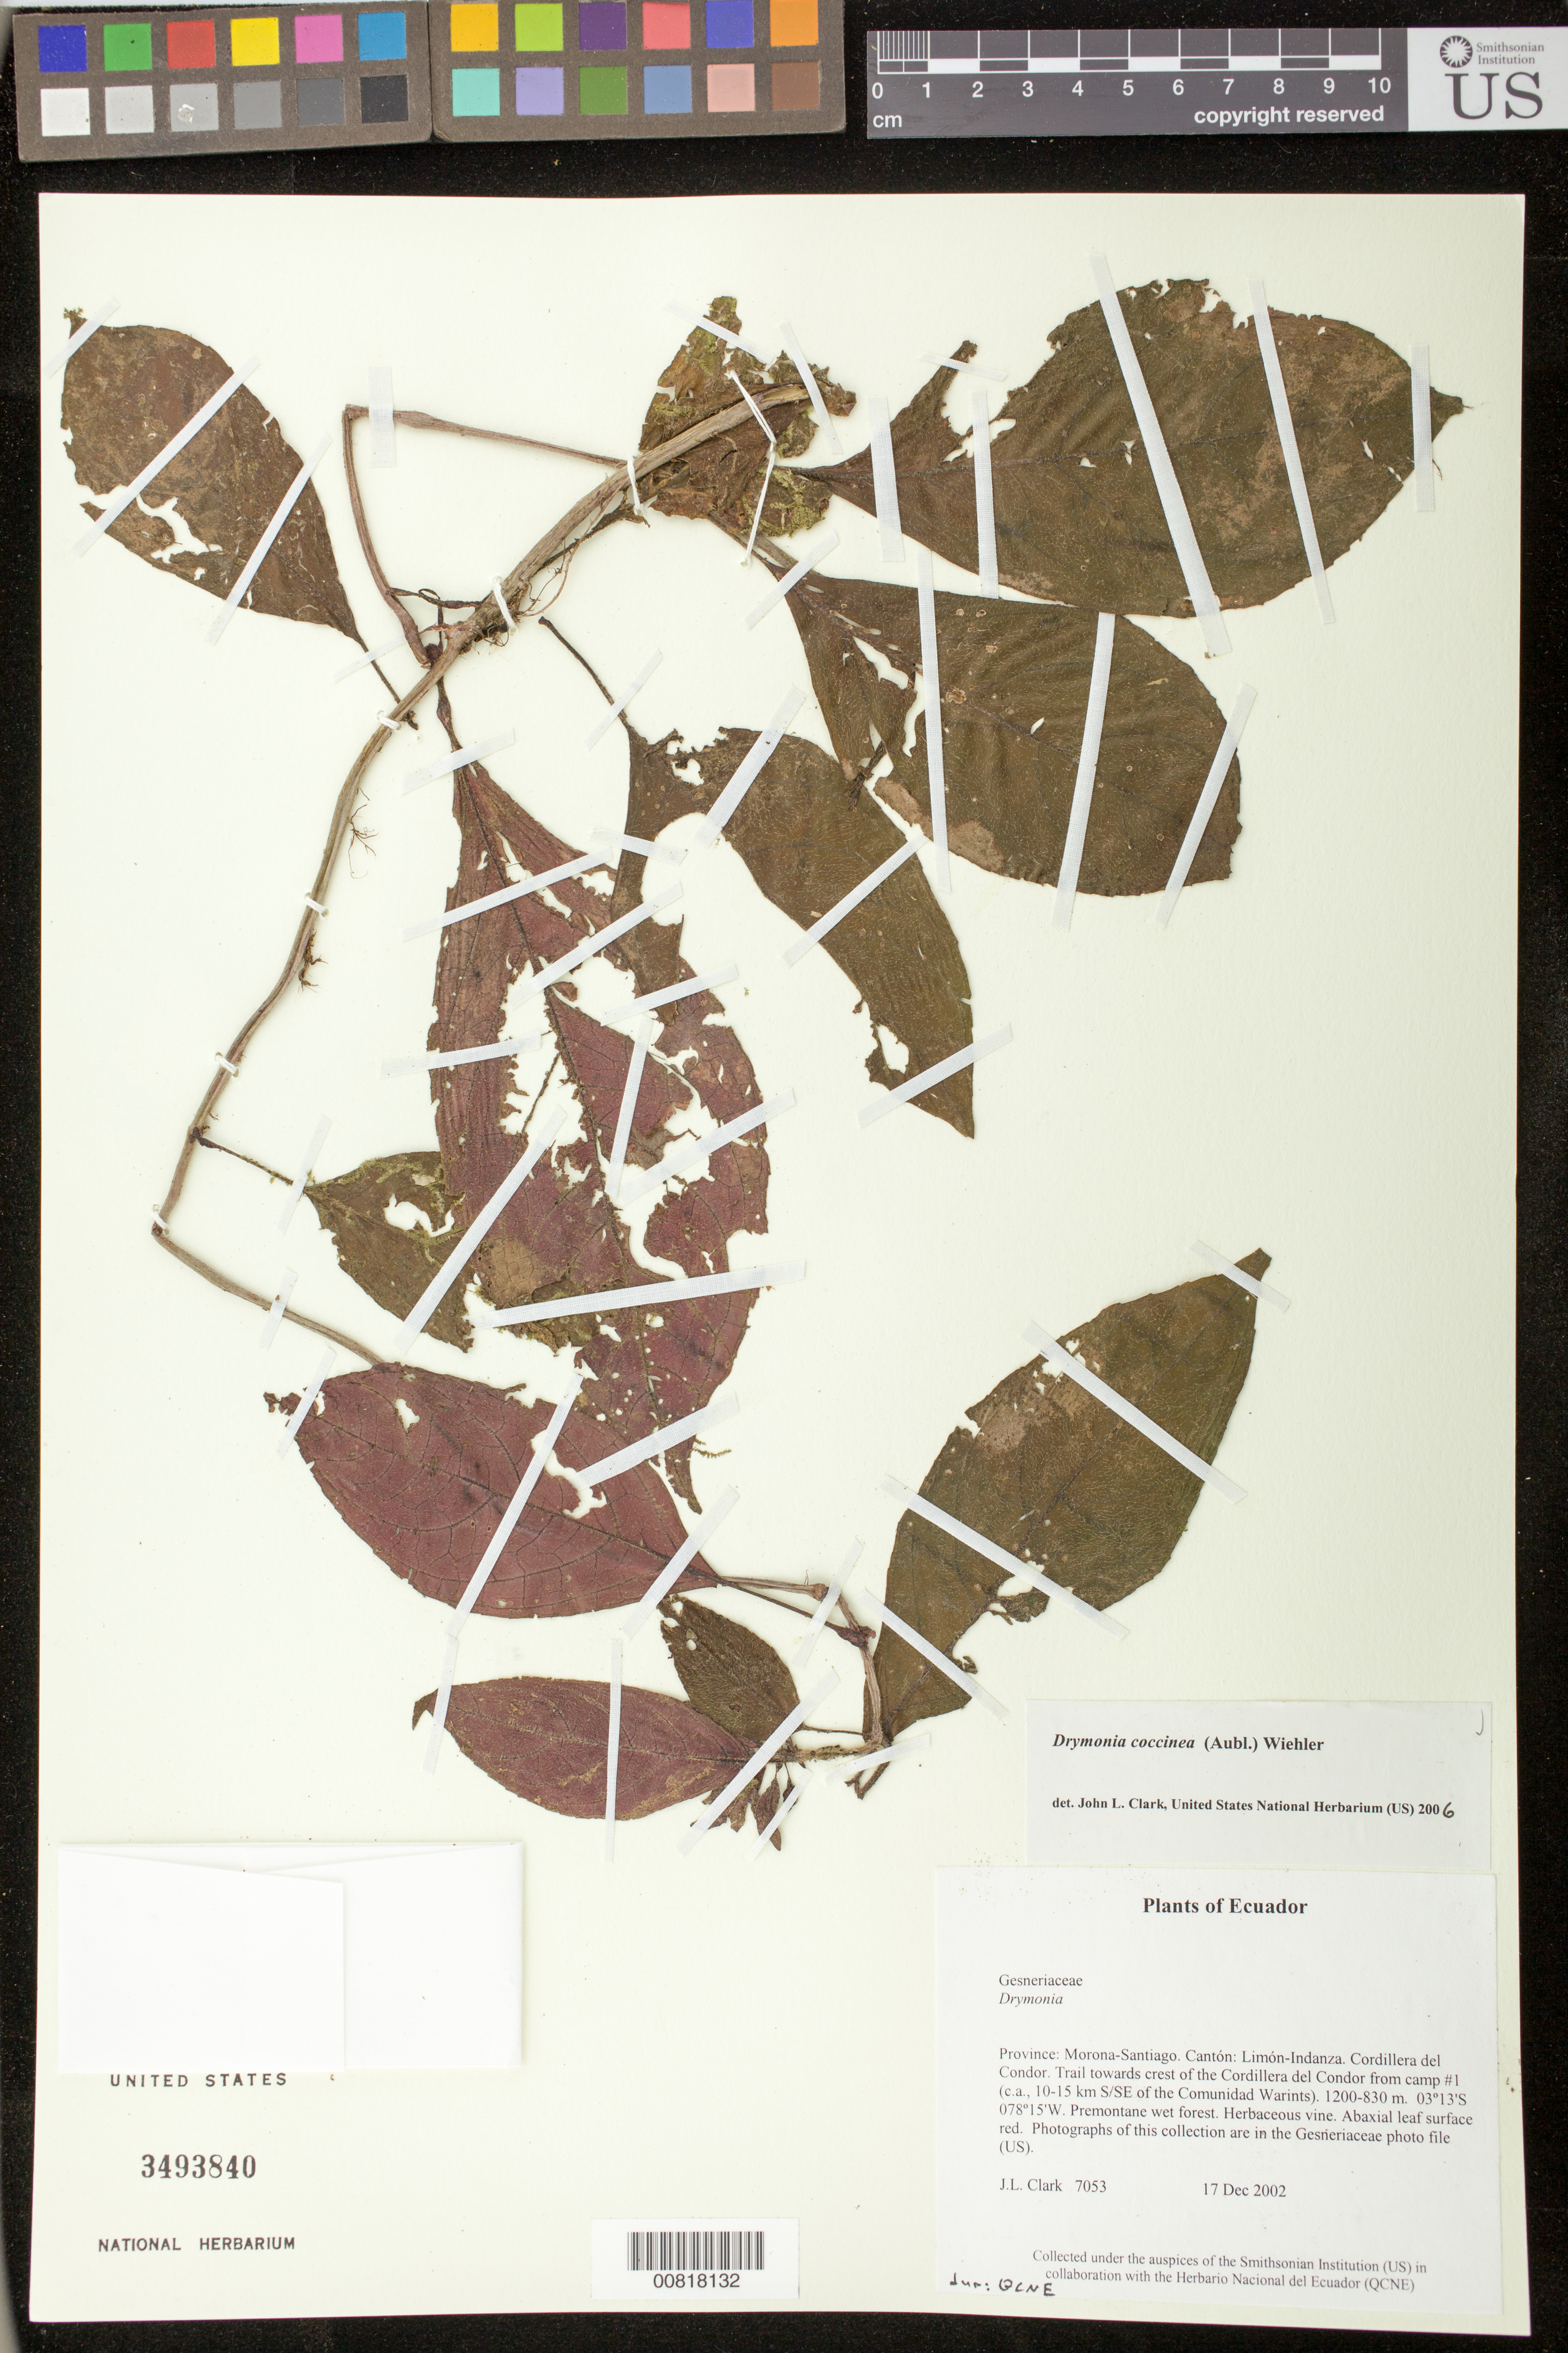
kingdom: Plantae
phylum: Tracheophyta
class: Magnoliopsida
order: Lamiales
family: Gesneriaceae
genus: Drymonia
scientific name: Drymonia coccinea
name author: (Aubl.) Wiehler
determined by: Clark, J. L., (SEL), The Marie Selby Botanical Garden (UNITED STATES)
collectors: J. L. Clark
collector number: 7053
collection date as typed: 17 Dec 2002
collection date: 2002-12-17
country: Ecuador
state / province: Morona-Santiago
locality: Limón-Indanza. Cordillera del Condor. Trail towards crest of the Cordillera del Condor from camp #1 (c.a., 10-15 km S/SE of the Comunidad Warints).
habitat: Premontane wet forest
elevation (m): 1200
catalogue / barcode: US 3493840